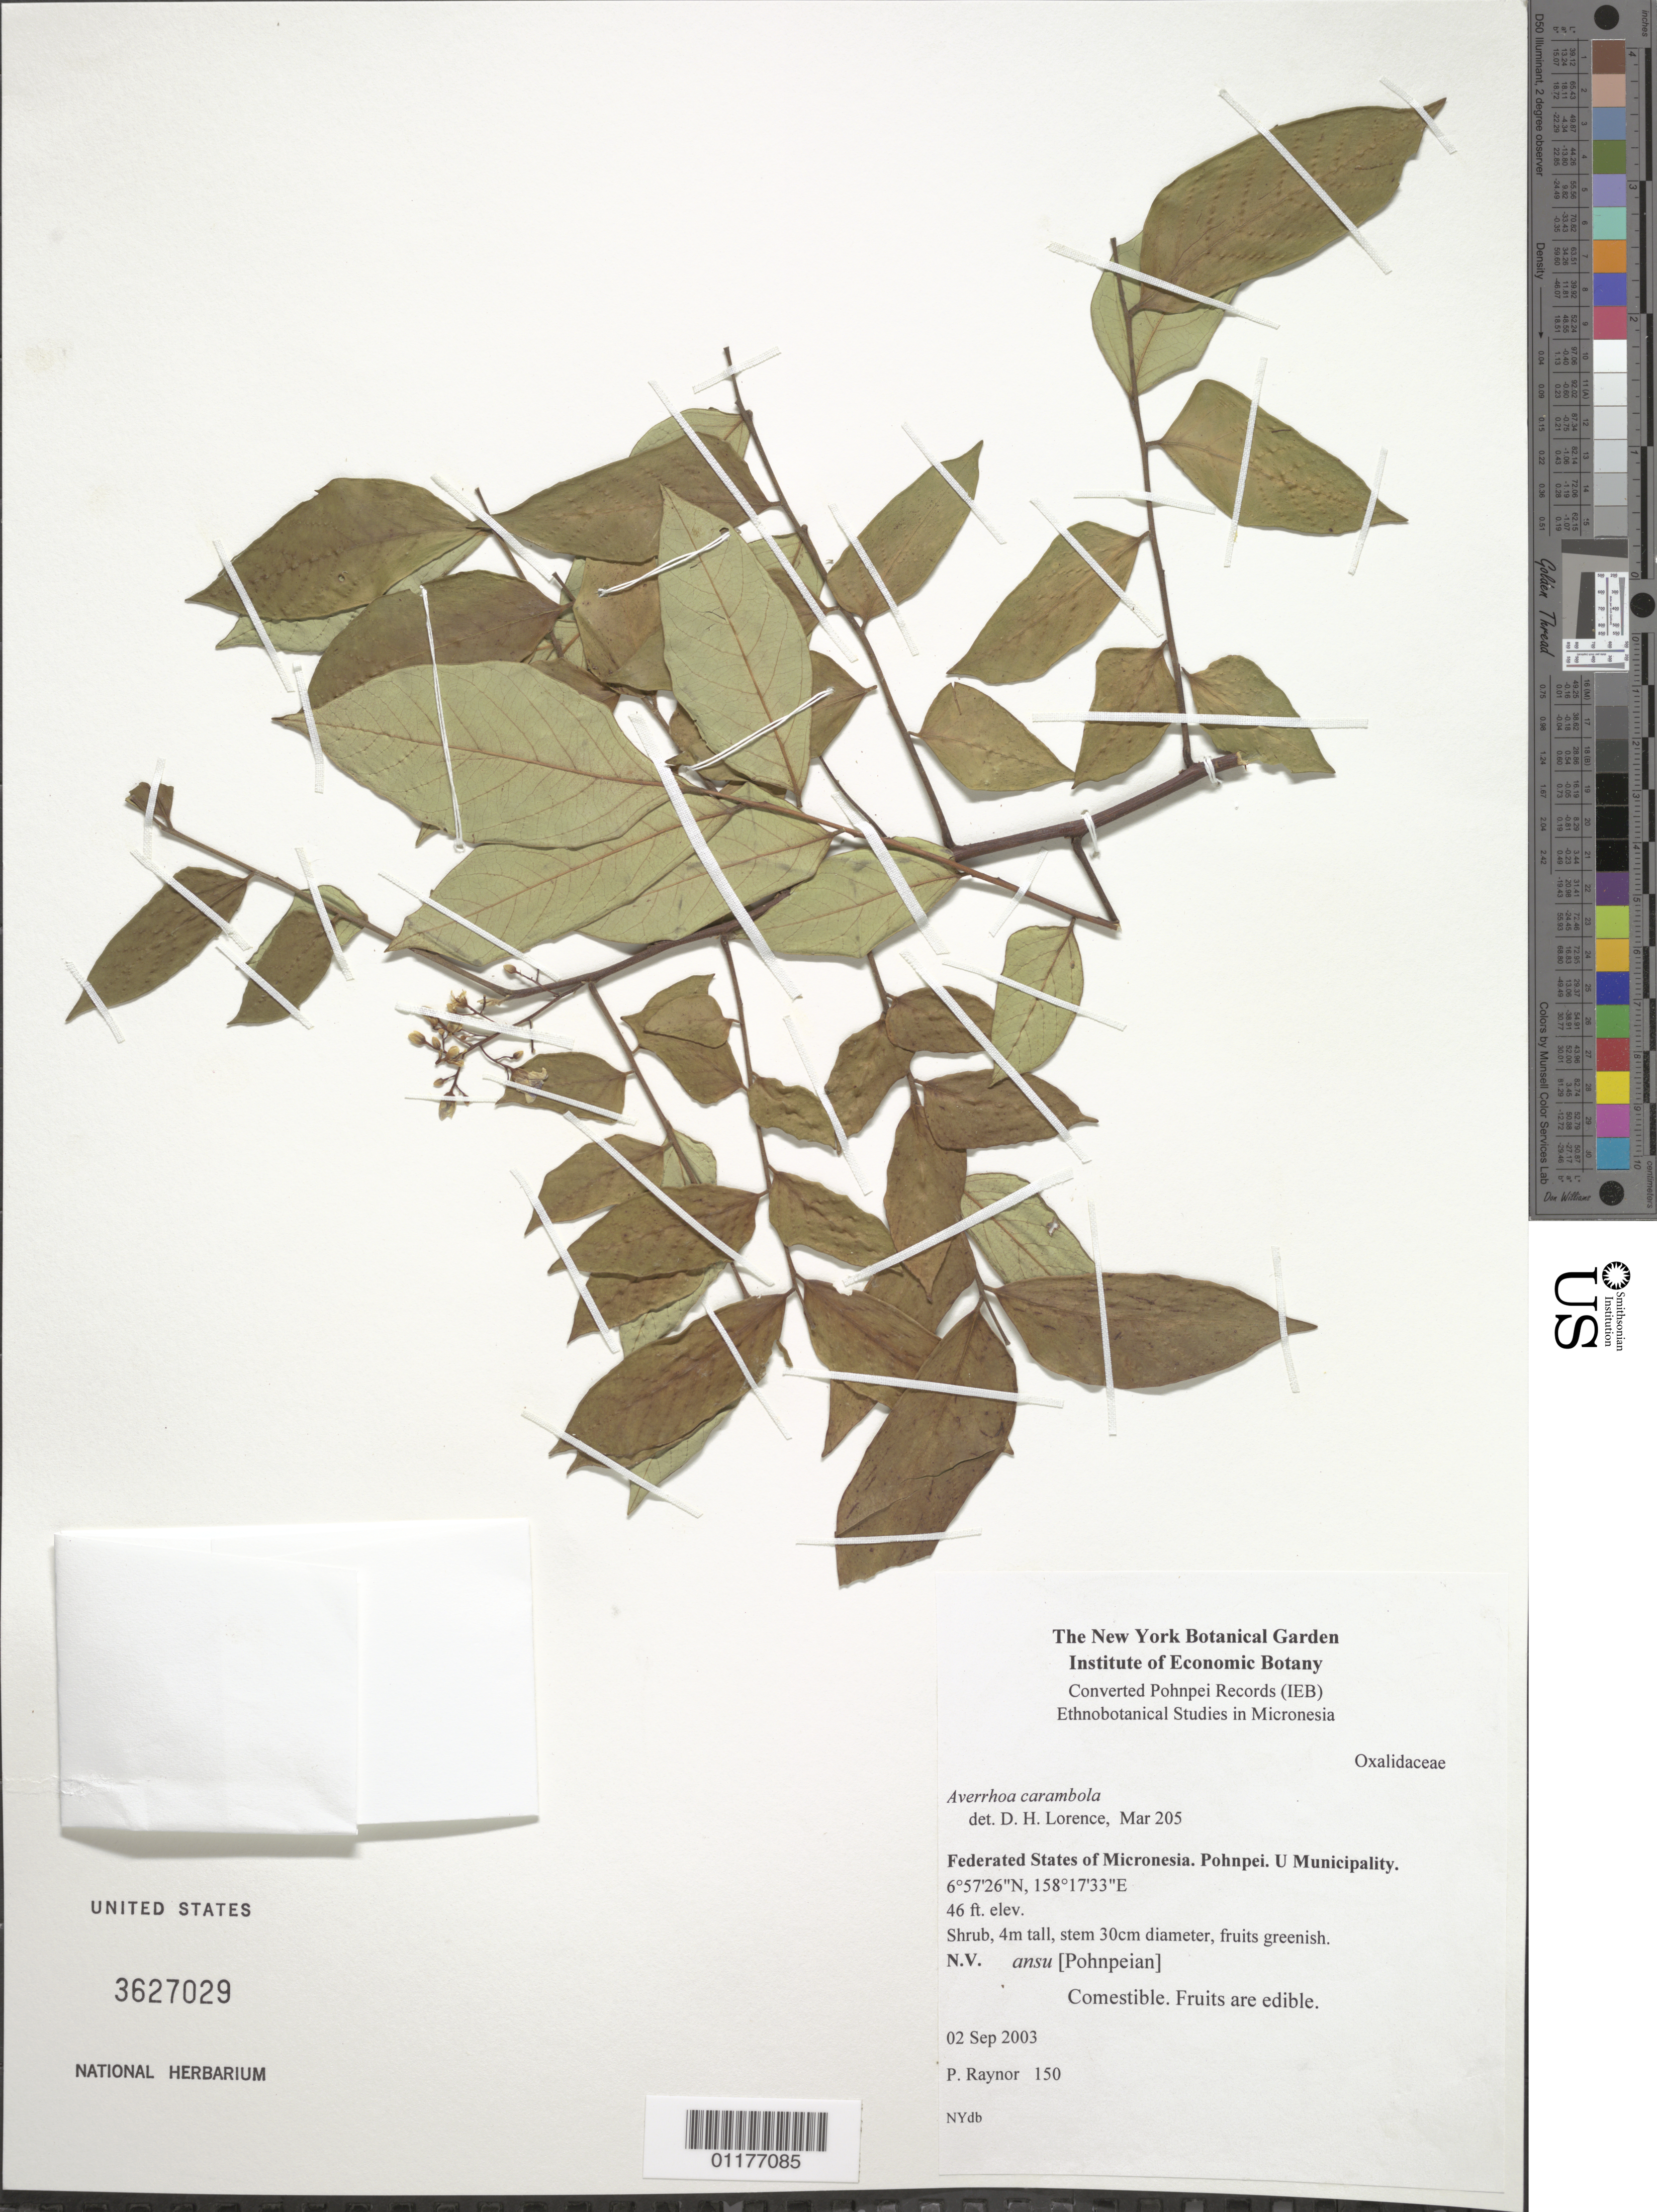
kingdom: Plantae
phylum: Tracheophyta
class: Magnoliopsida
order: Oxalidales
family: Oxalidaceae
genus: Averrhoa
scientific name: Averrhoa carambola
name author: L.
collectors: P. Raynor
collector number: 150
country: Micronesia, Federated States of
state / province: Pohnpei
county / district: Uh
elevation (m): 14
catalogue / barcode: US 3627029